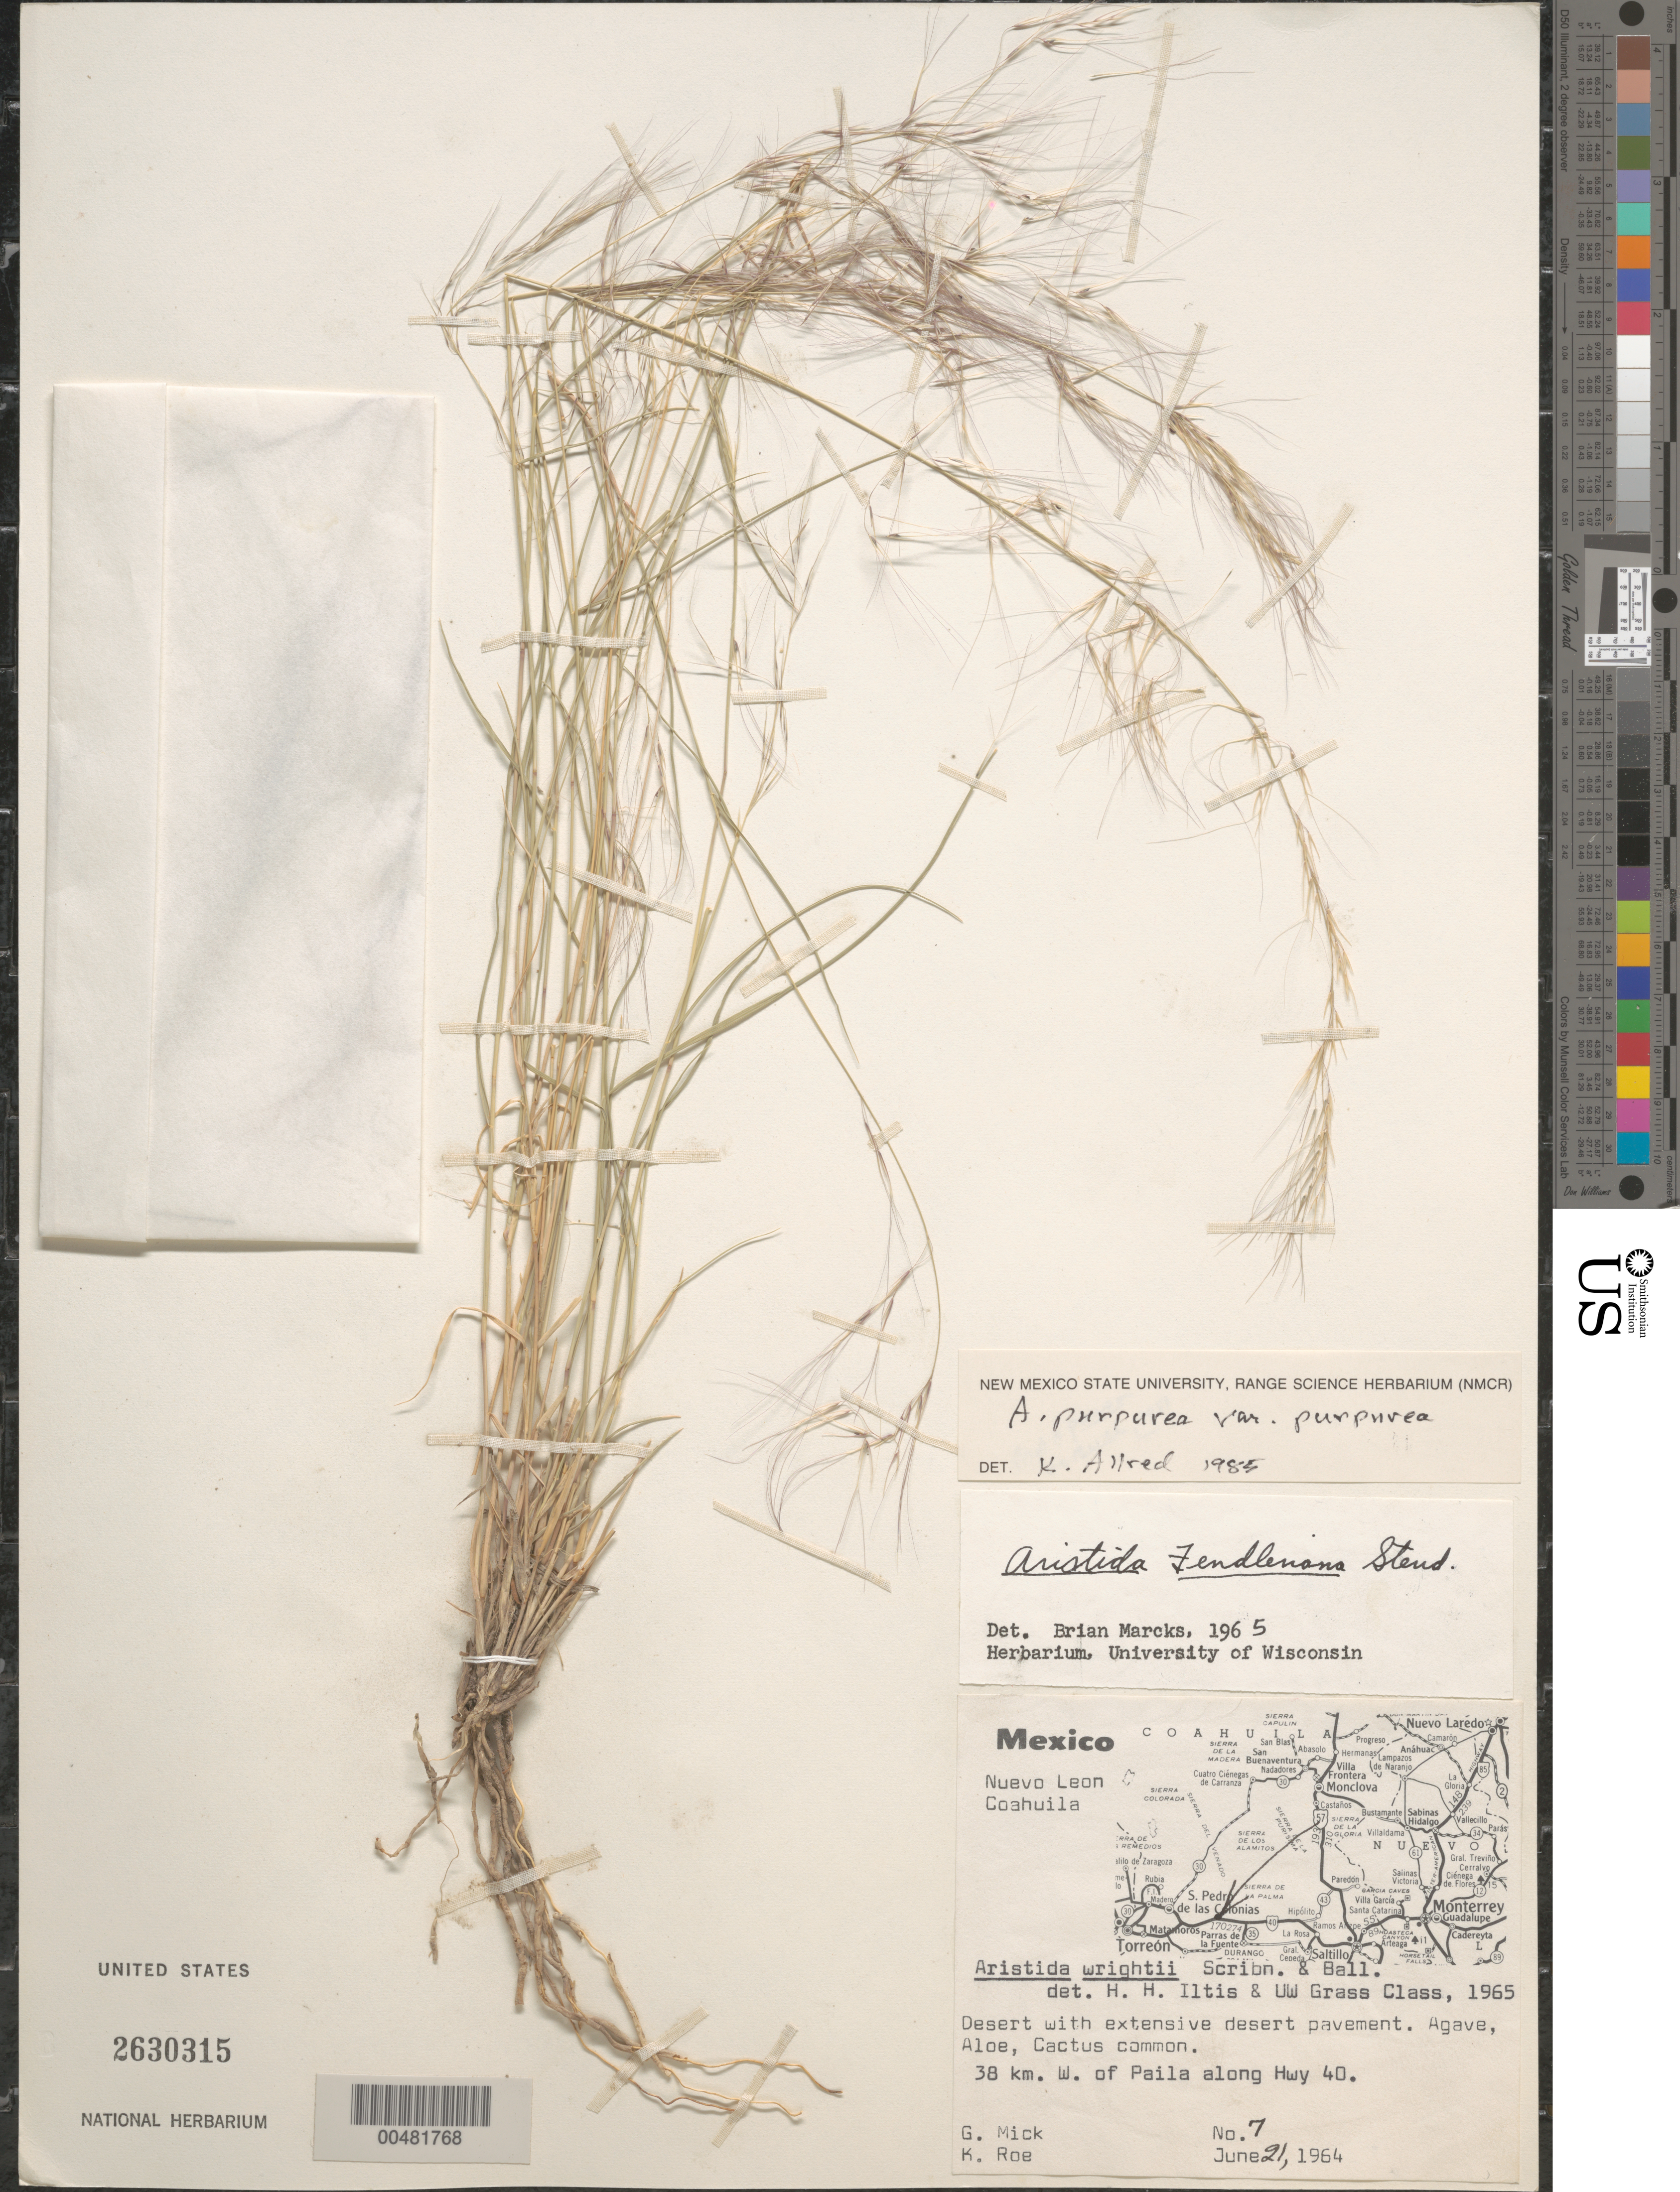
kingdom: Plantae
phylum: Tracheophyta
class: Liliopsida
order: Poales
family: Poaceae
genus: Aristida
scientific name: Aristida purpurea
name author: Nutt.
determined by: Allred, K.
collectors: G. Mick & K. E. Roe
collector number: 7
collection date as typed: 21 Jun 1964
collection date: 1964-06-21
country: Mexico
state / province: Coahuila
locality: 38 km W of Paila along Highway 40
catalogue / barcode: US 2630315